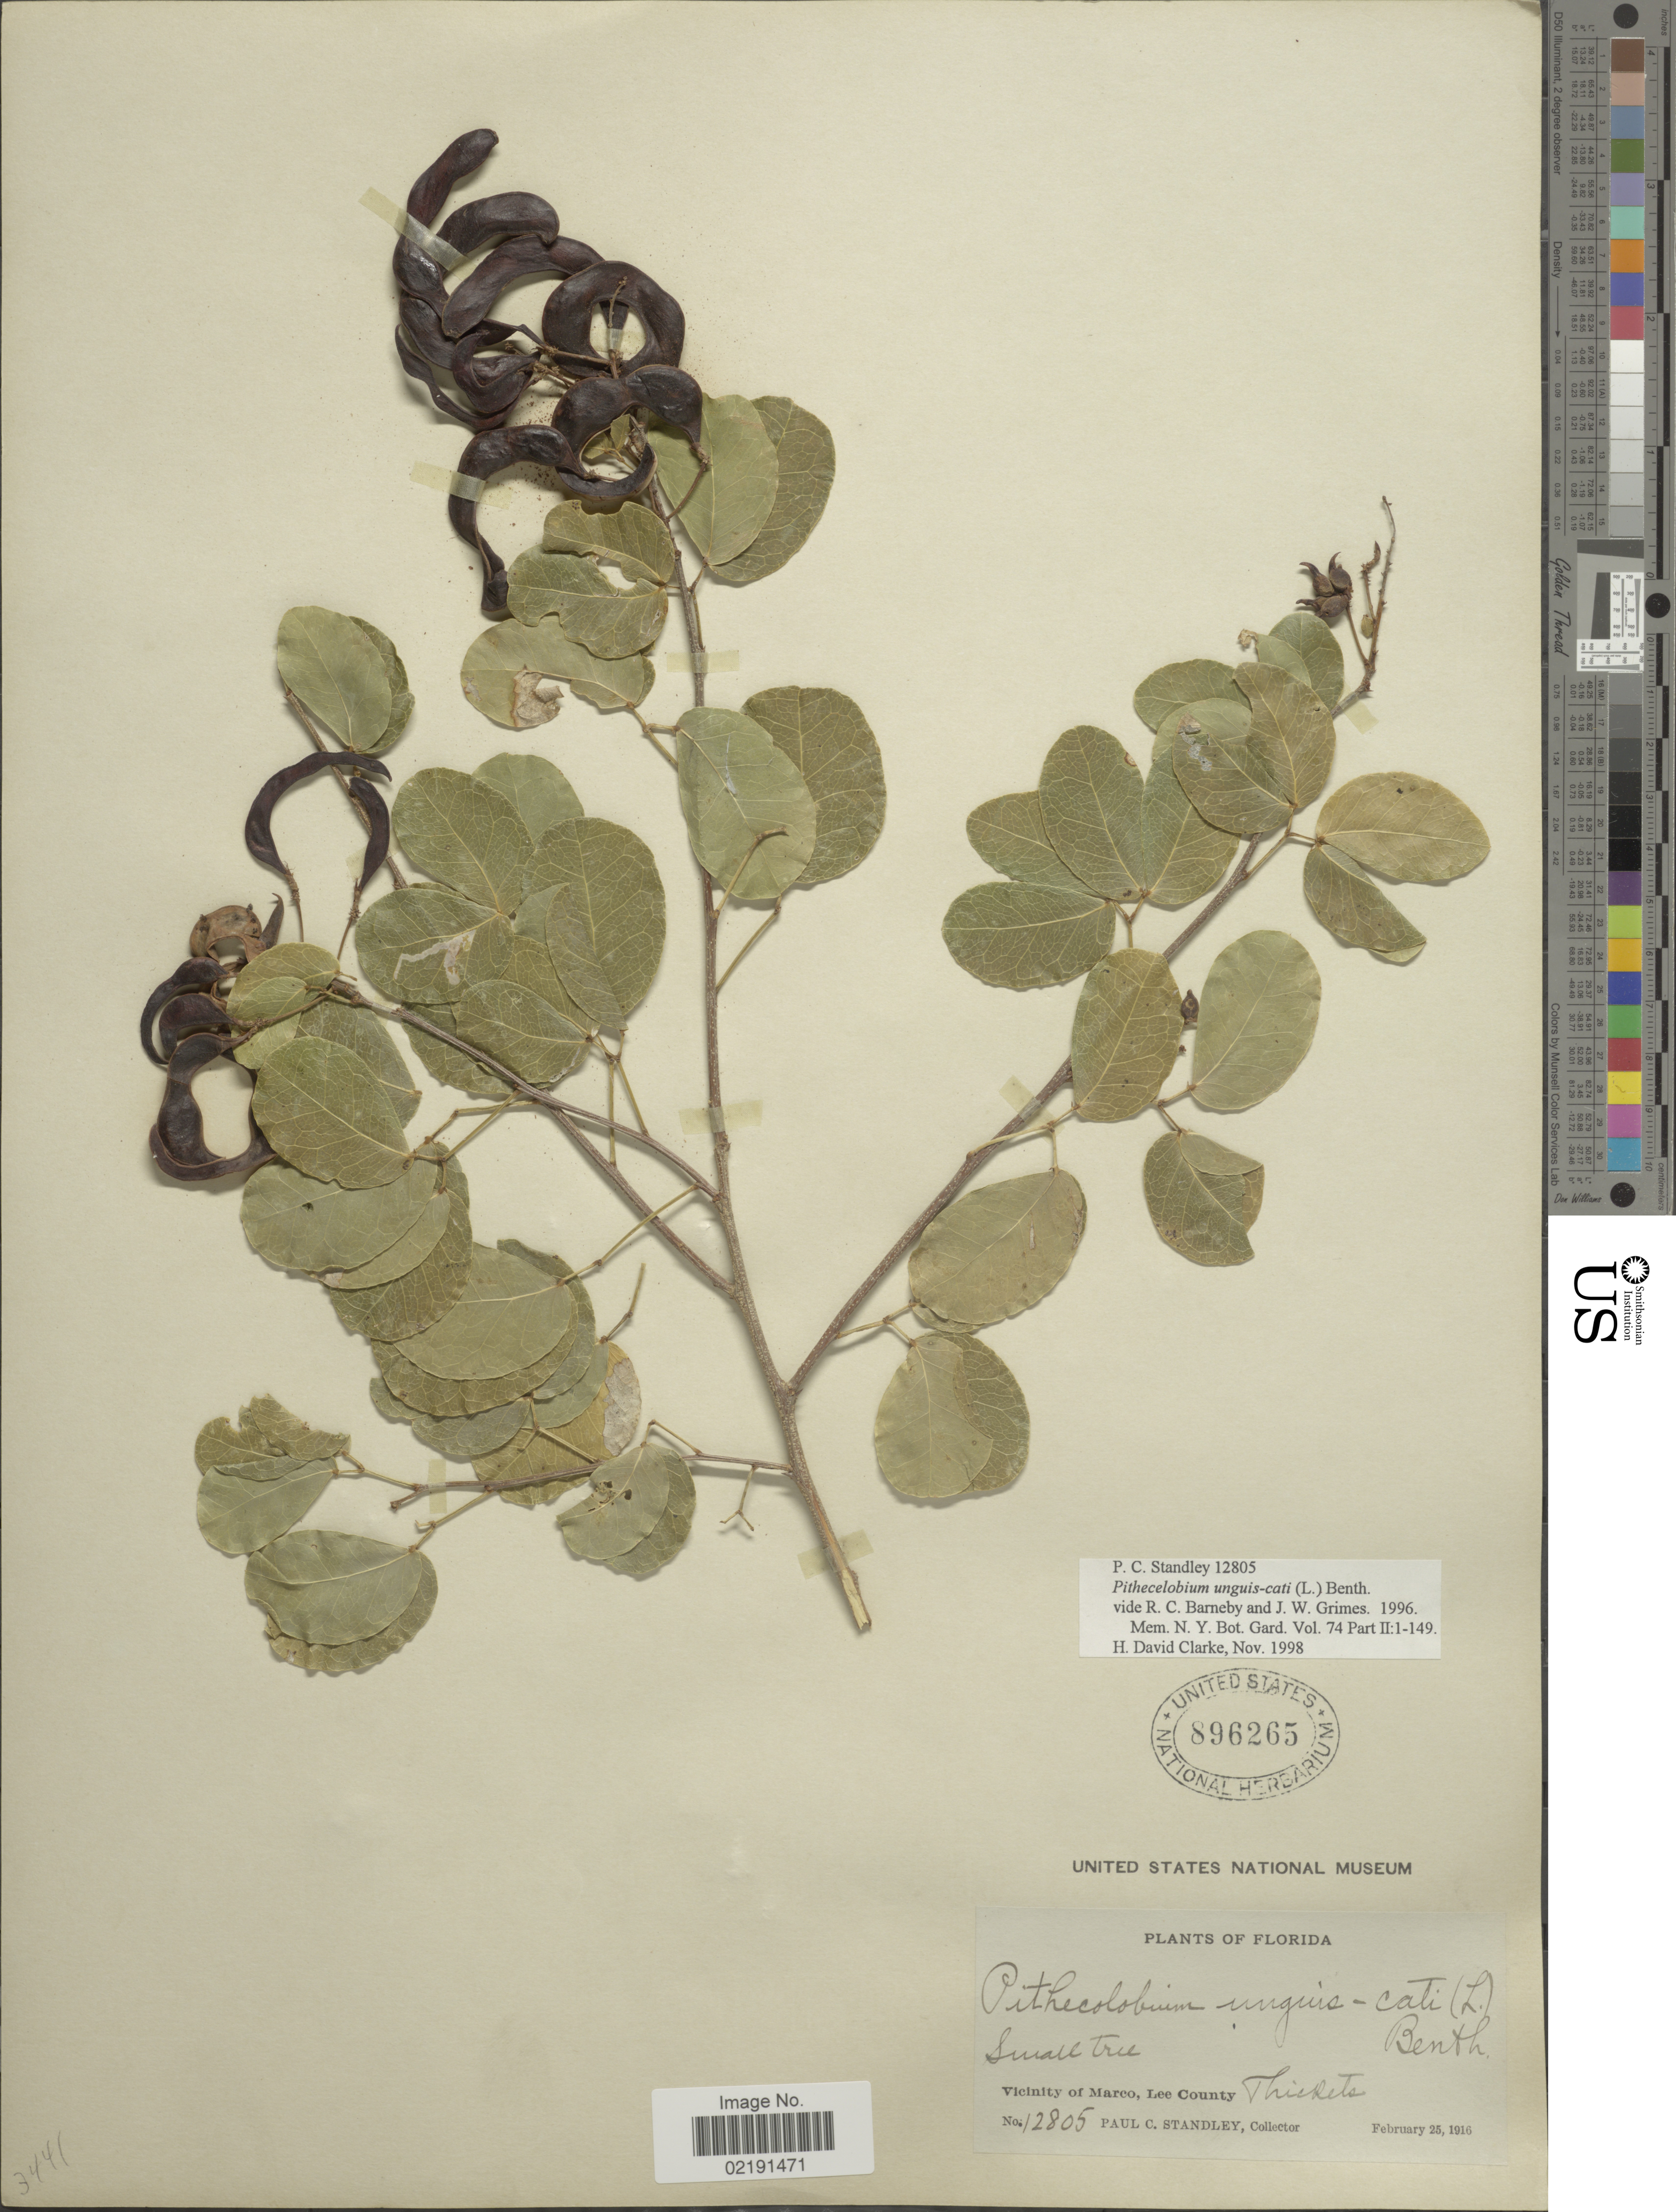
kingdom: Plantae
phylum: Tracheophyta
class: Magnoliopsida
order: Fabales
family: Fabaceae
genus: Pithecellobium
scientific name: Pithecellobium unguis-cati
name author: (L.) Benth.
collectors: P. C. Standley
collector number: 12805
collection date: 1916-02-25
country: United States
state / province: Florida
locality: Vicinity of Marco, Lee County Thickets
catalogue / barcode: US 896265